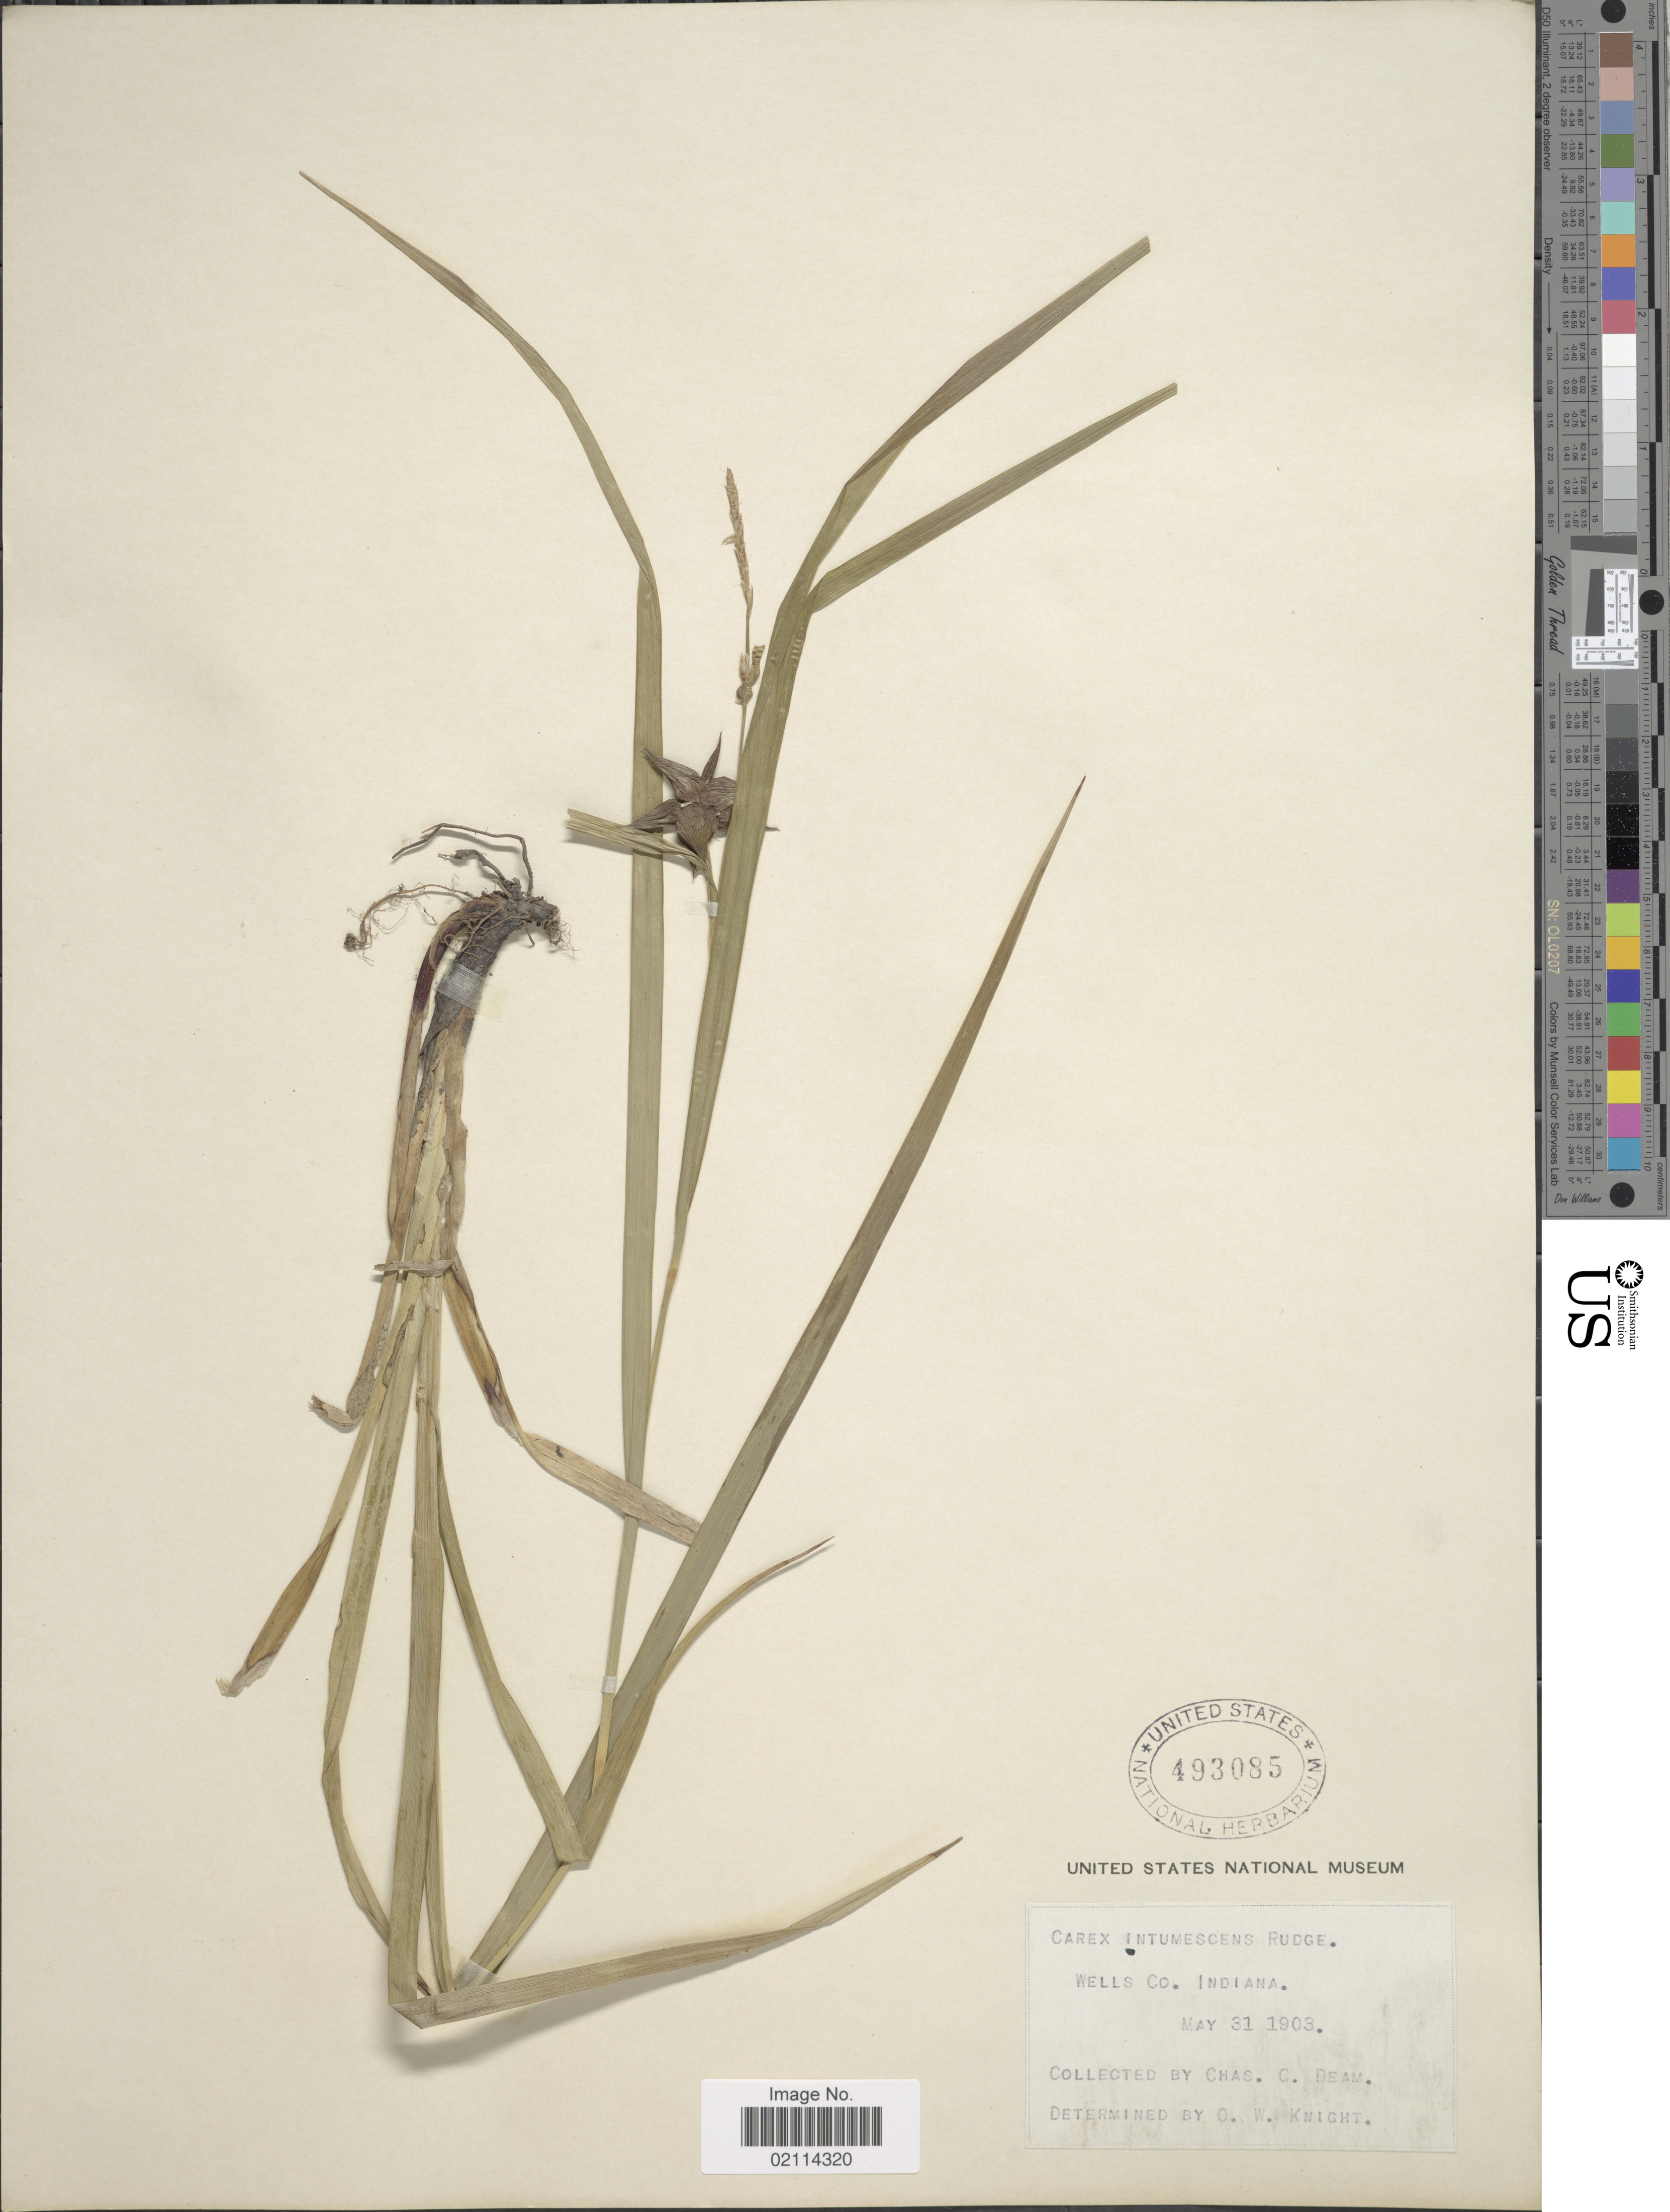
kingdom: Plantae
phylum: Tracheophyta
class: Liliopsida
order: Poales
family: Cyperaceae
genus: Carex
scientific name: Carex intumescens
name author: Rudge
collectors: C. C. Deam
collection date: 1903-05-31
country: United States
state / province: Indiana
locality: Wells Co.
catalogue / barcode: US 493085